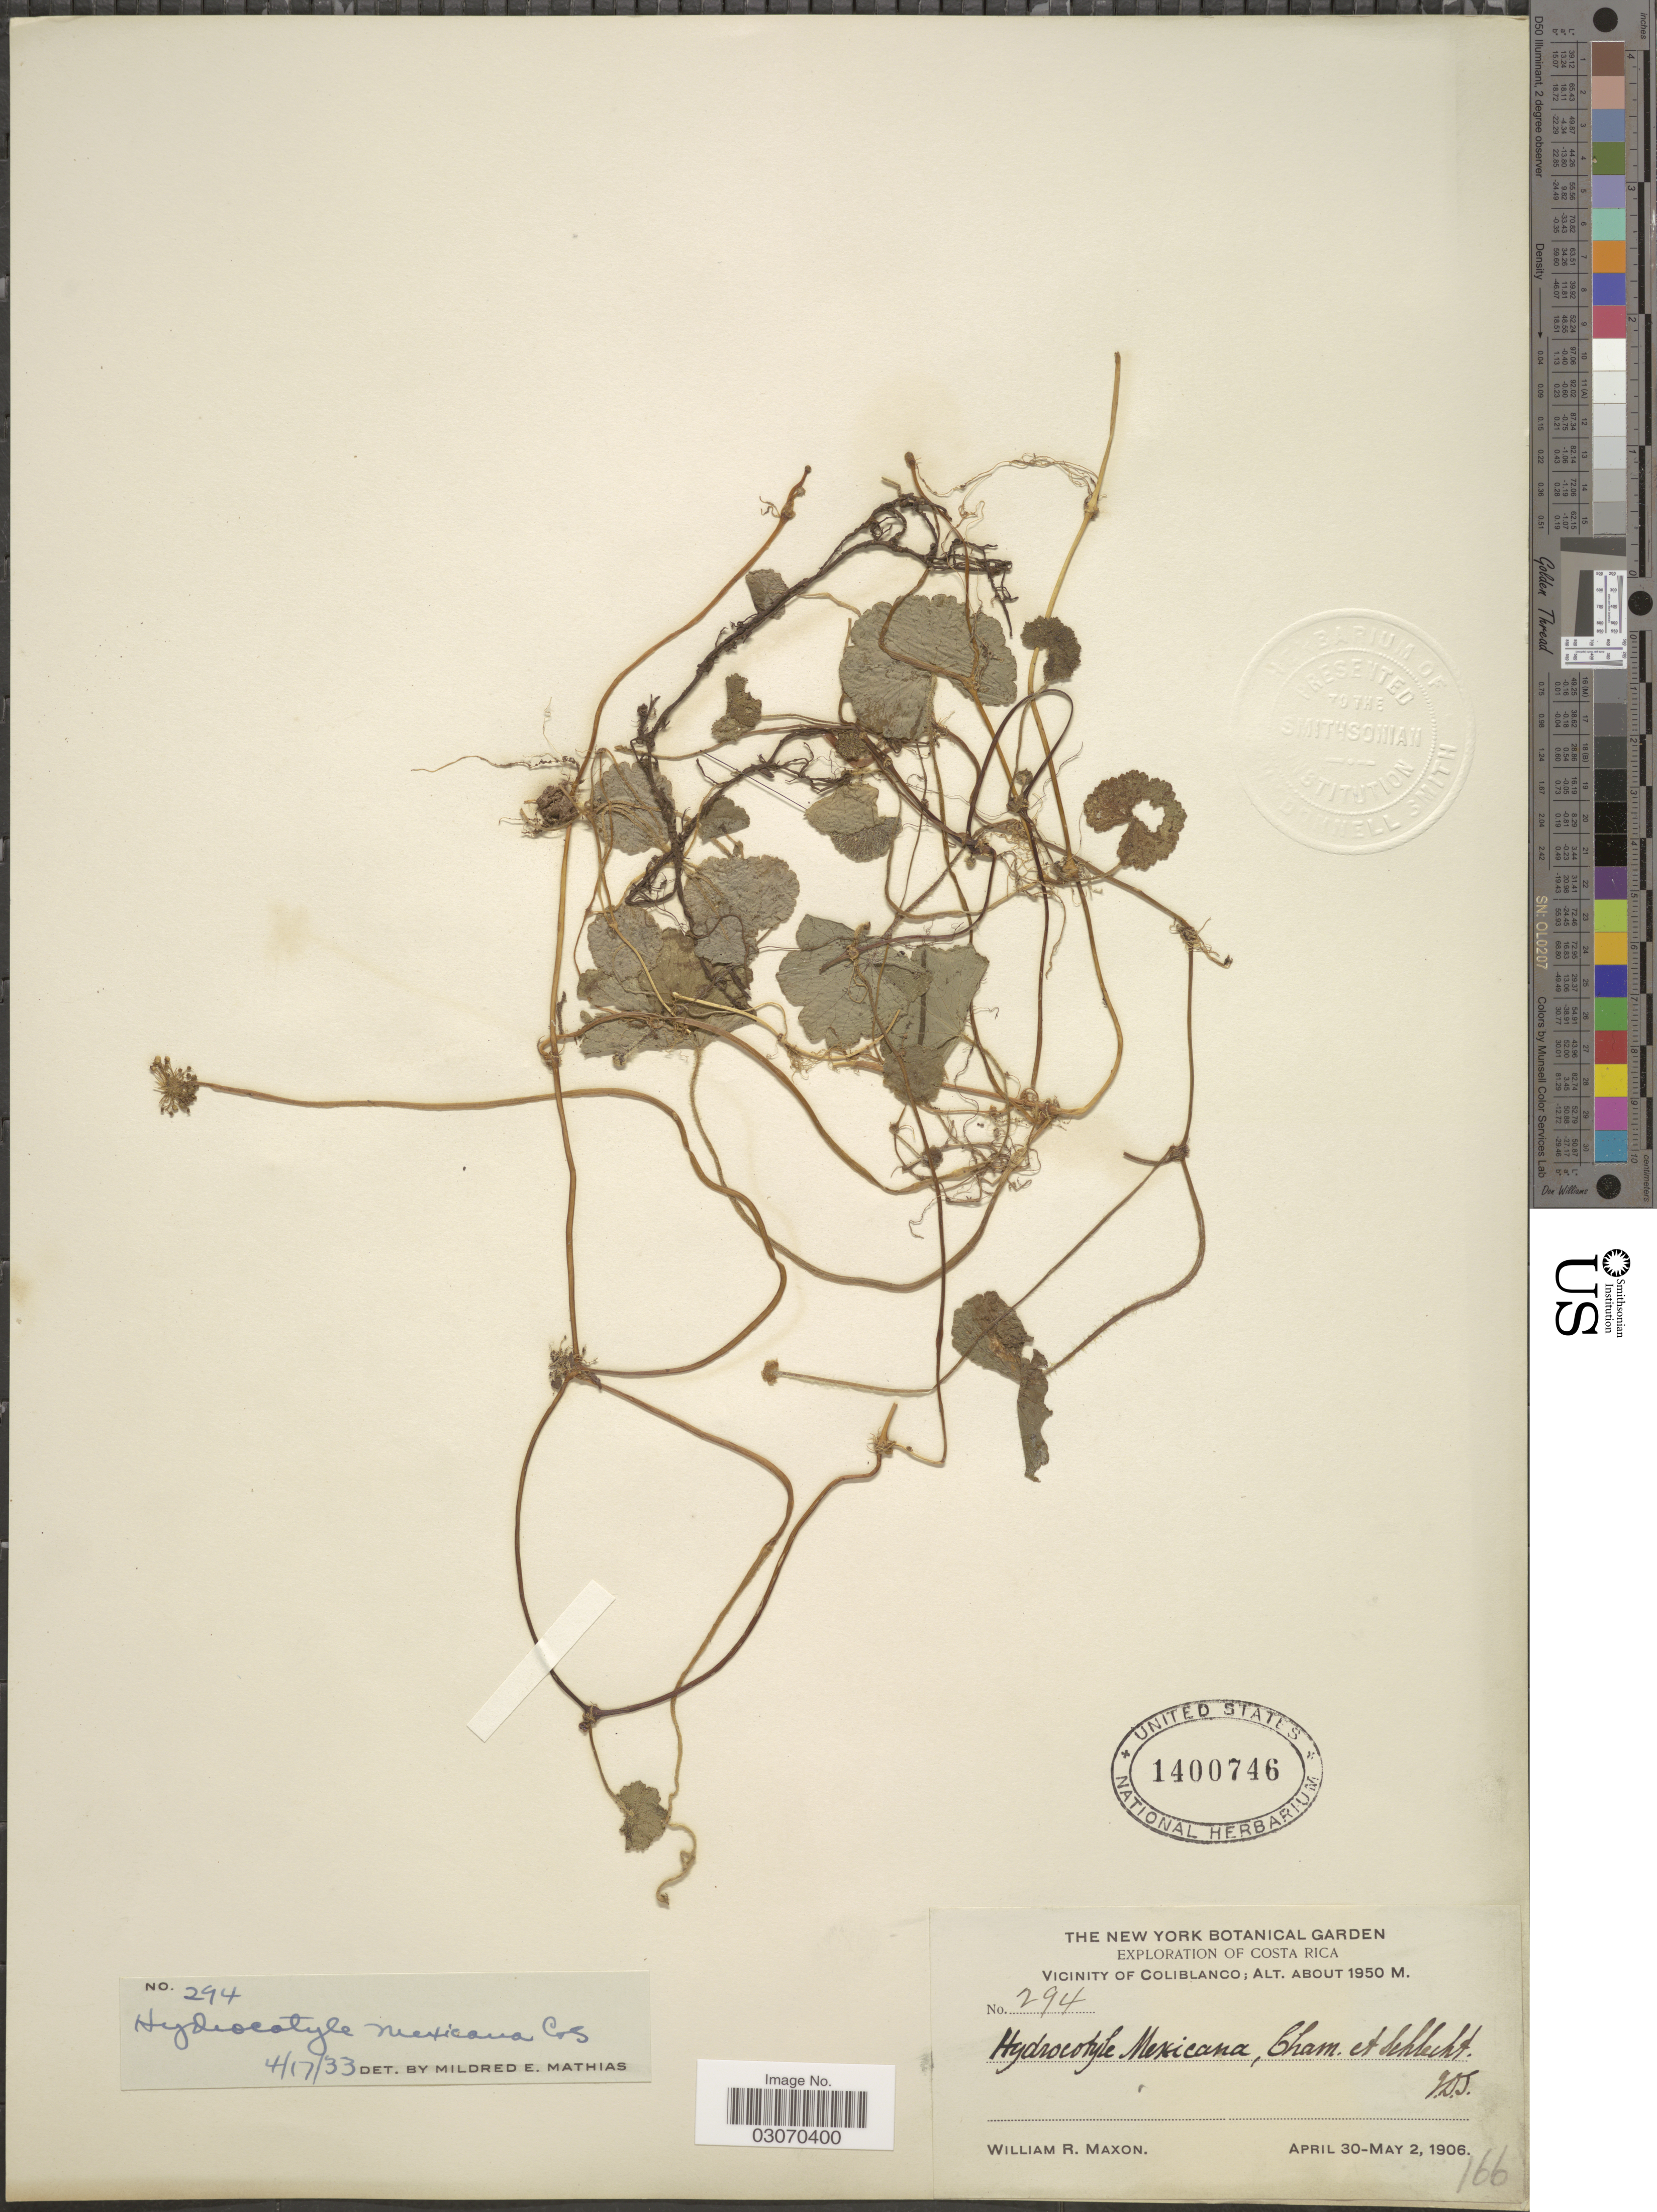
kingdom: Plantae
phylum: Tracheophyta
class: Magnoliopsida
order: Apiales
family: Araliaceae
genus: Hydrocotyle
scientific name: Hydrocotyle mexicana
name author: Schltdl. & Cham.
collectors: W. R. Maxon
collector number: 294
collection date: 1906-04-30/1906-05-02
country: Costa Rica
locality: Vicinity of Coliblanco.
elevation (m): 1950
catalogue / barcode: US 1400746